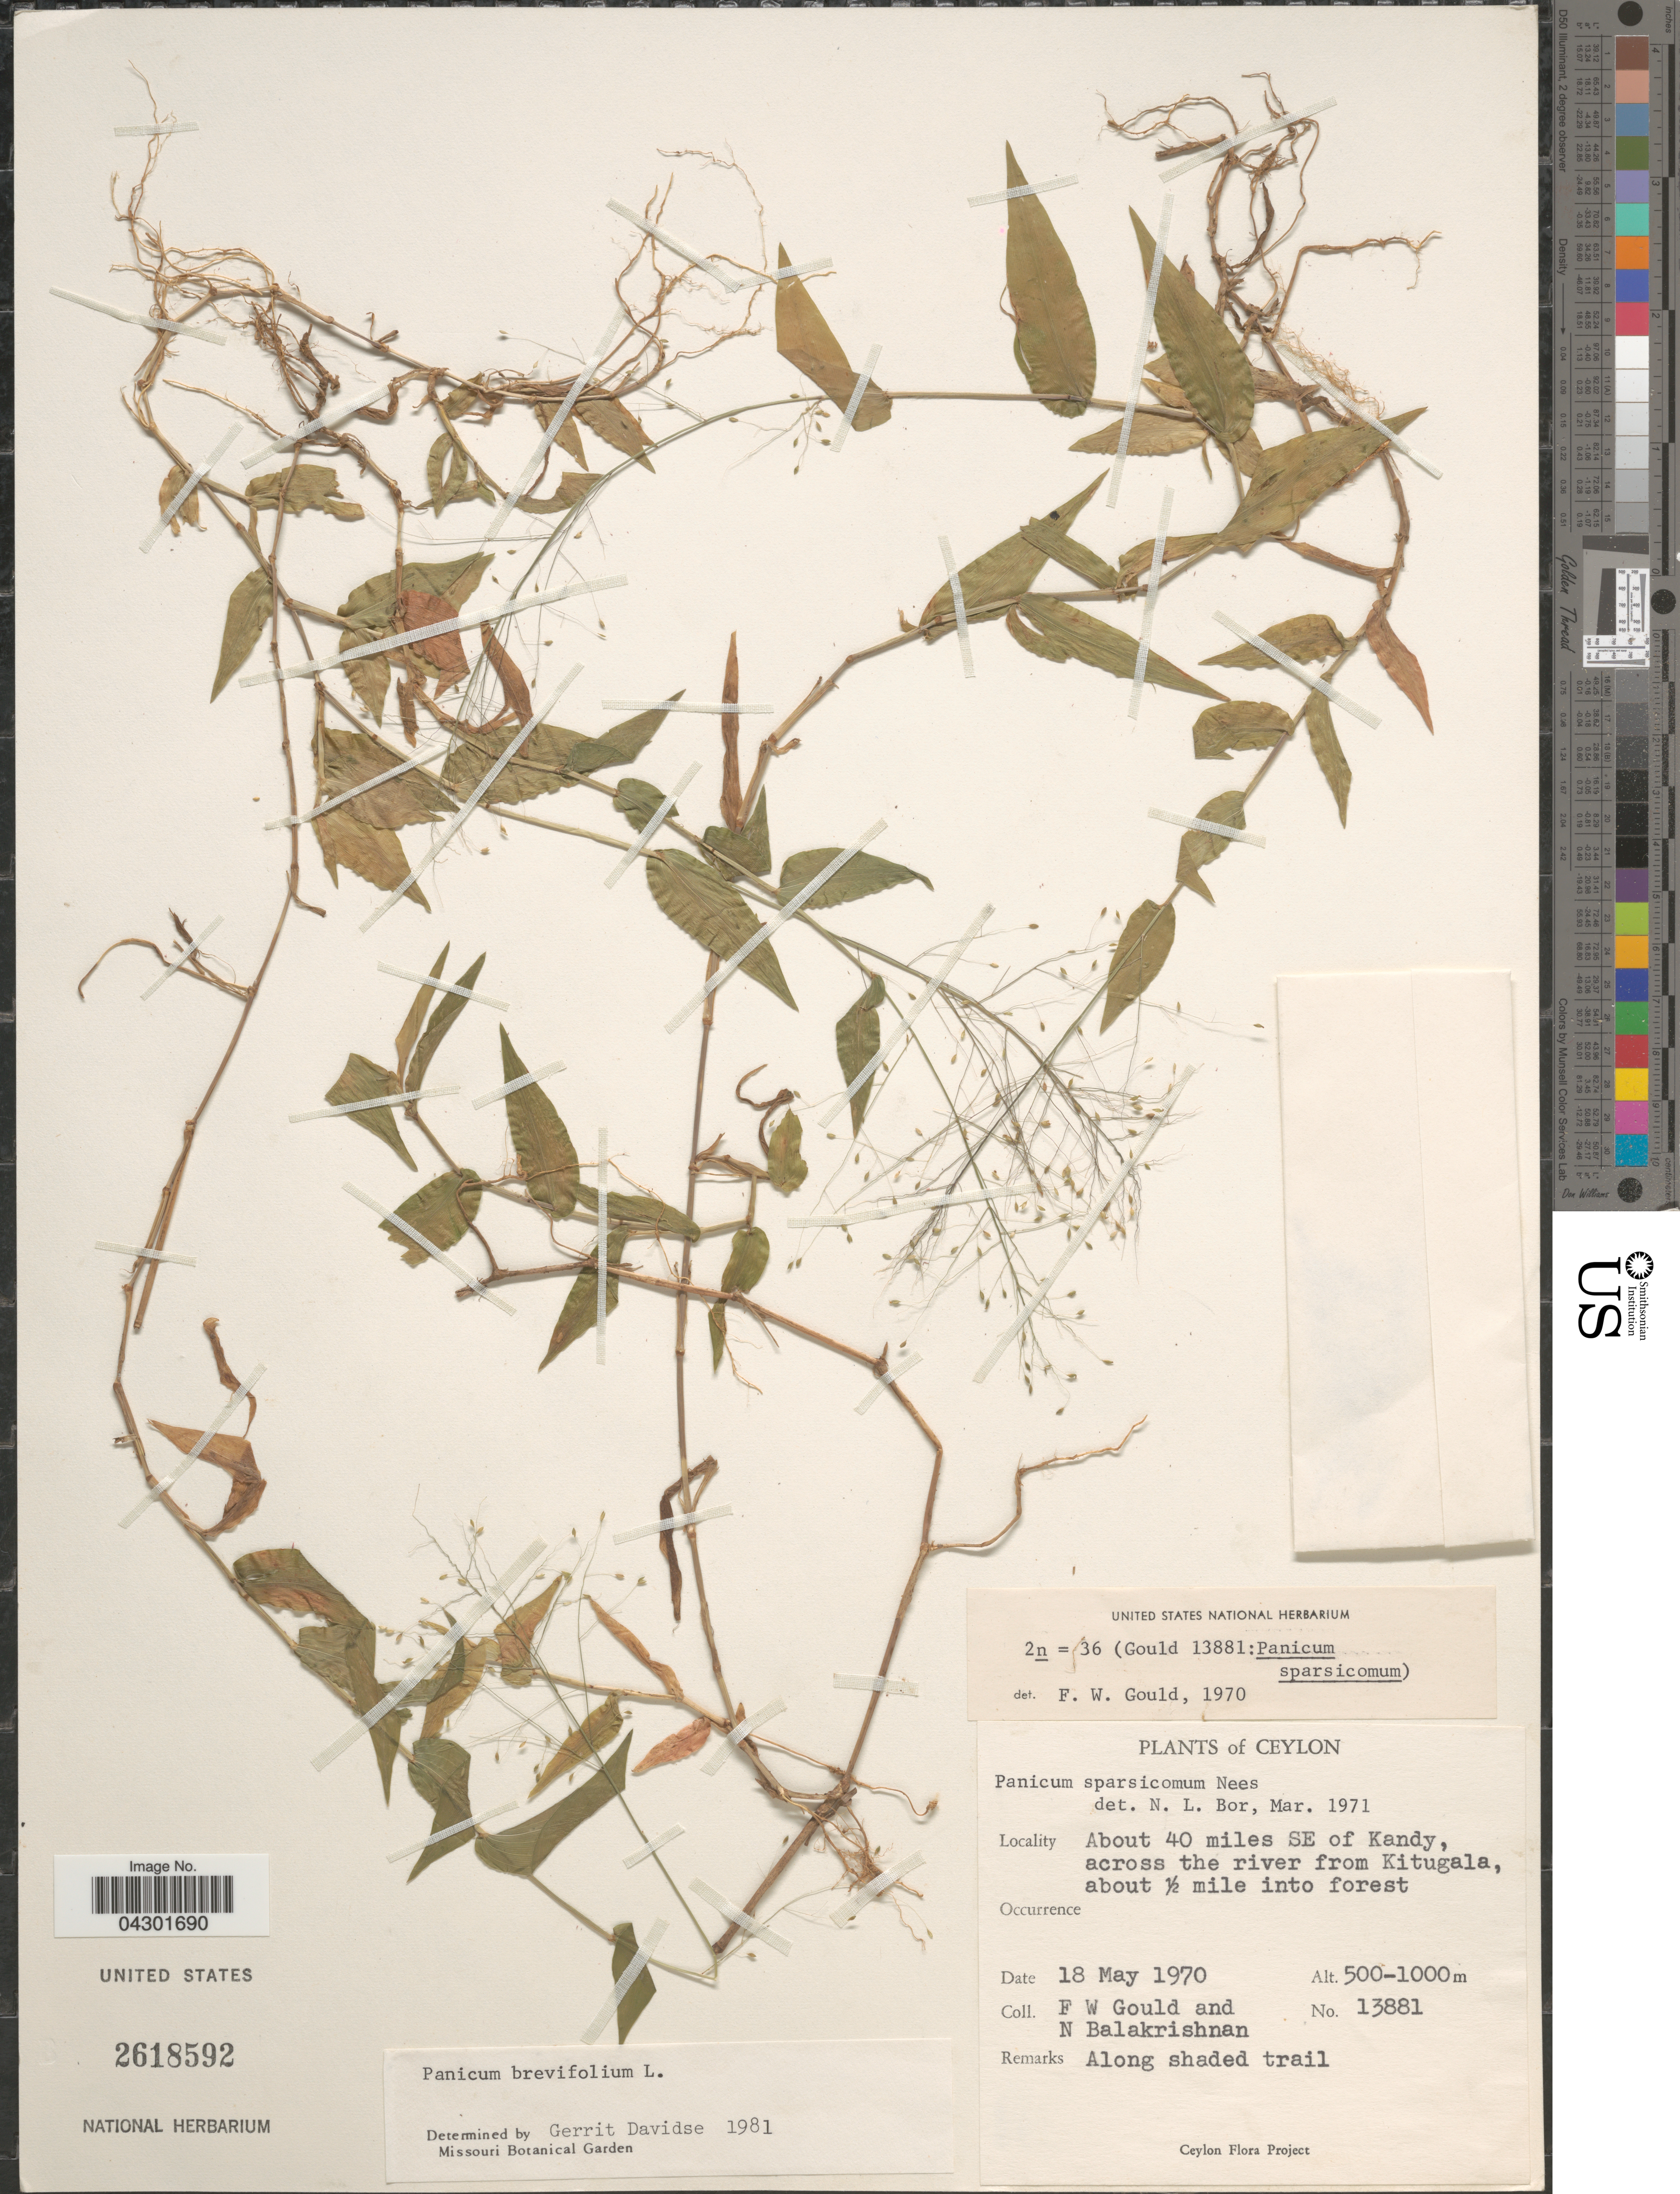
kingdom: Plantae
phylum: Tracheophyta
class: Liliopsida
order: Poales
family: Poaceae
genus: Panicum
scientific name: Panicum brevifolium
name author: L.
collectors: F. W. Gould & N. Balakrishnan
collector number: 13881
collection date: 1970-05-18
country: Sri Lanka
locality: Ceylon. About 40 miles SE of Kandy, across the river from Kitugala, about ½ mile into forest. Along shaded trail.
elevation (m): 500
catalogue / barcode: US 2618592